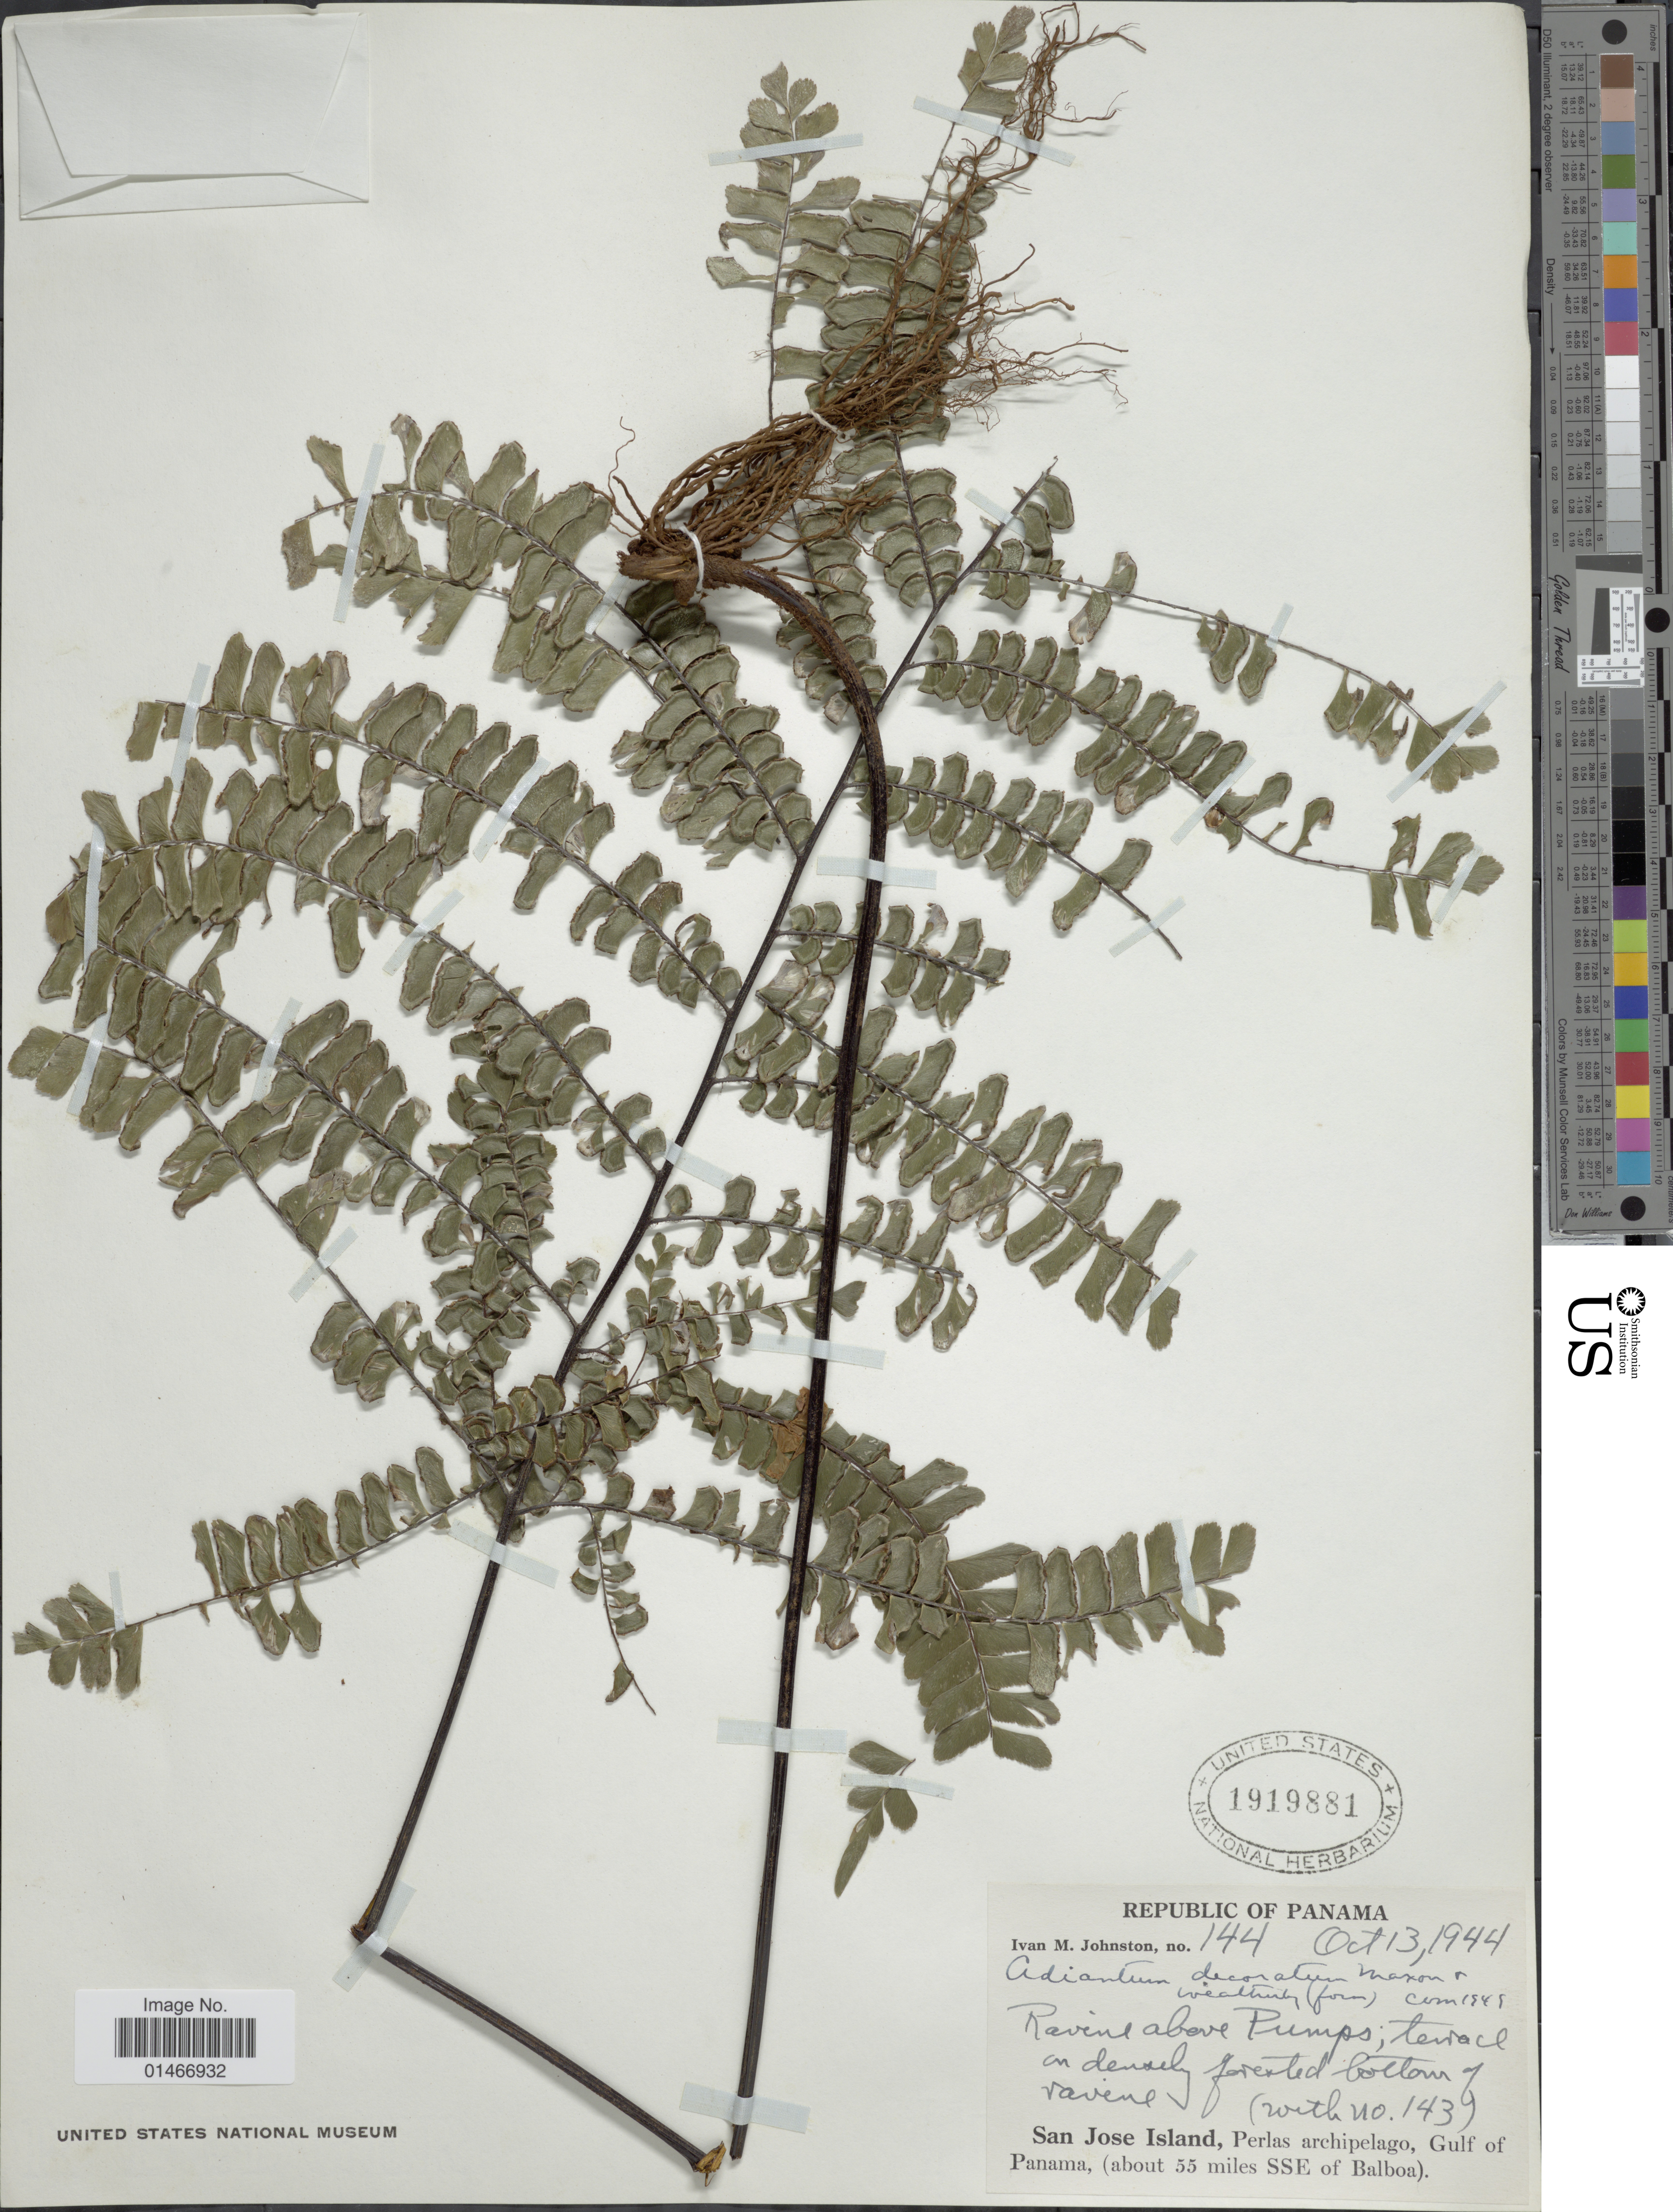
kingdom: Plantae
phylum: Tracheophyta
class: Polypodiopsida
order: Polypodiales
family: Pteridaceae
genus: Adiantum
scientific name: Adiantum decoratum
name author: Maxon & Weath.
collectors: I.M. Johnston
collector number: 144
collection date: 1944-10-13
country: Panama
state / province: Panamá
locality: Republic of Panama. San Jose Island, Perlas archipelago, Gulf of Panama, (about 55 miles SSE of Balboa).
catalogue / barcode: US 1919881